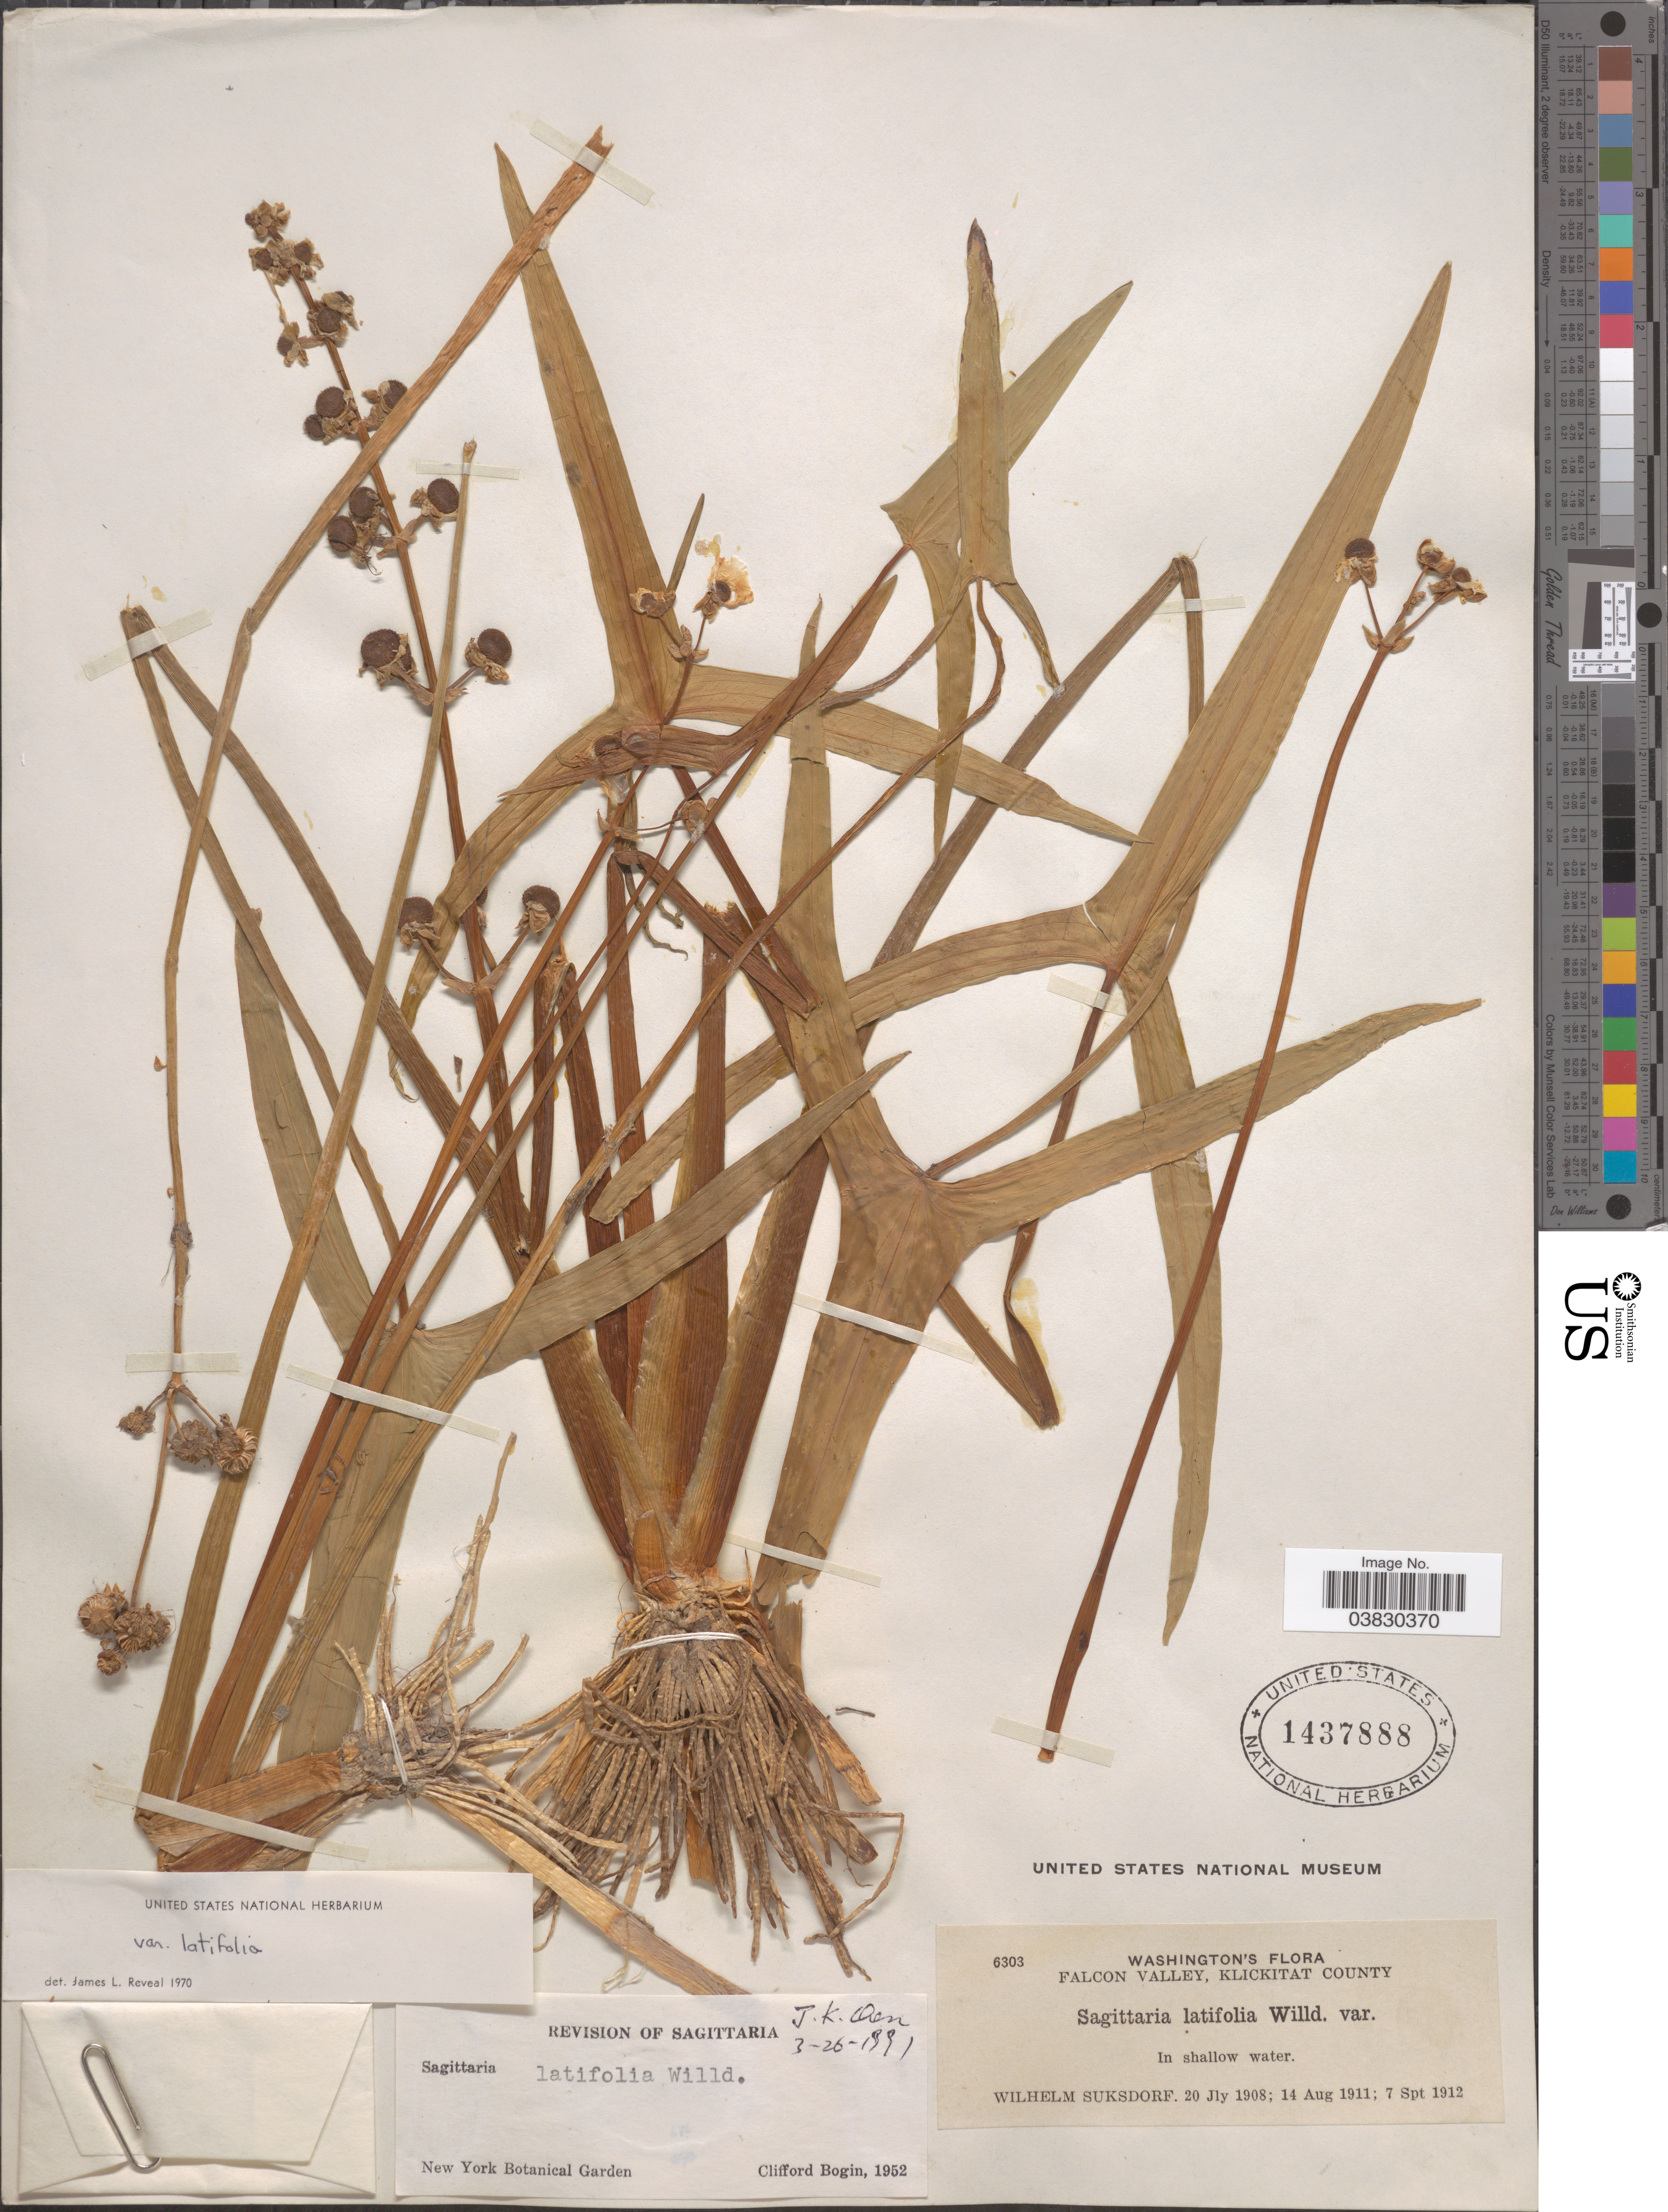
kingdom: Plantae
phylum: Tracheophyta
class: Liliopsida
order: Alismatales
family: Alismataceae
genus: Sagittaria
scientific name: Sagittaria latifolia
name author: Willd.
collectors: W. N. Suksdorf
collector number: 6303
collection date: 1908-07-20/1912-09-07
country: United States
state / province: Washington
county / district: Klickitat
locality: Falcon Valley, Klickitat County. In shallow water.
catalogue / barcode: US 1437888